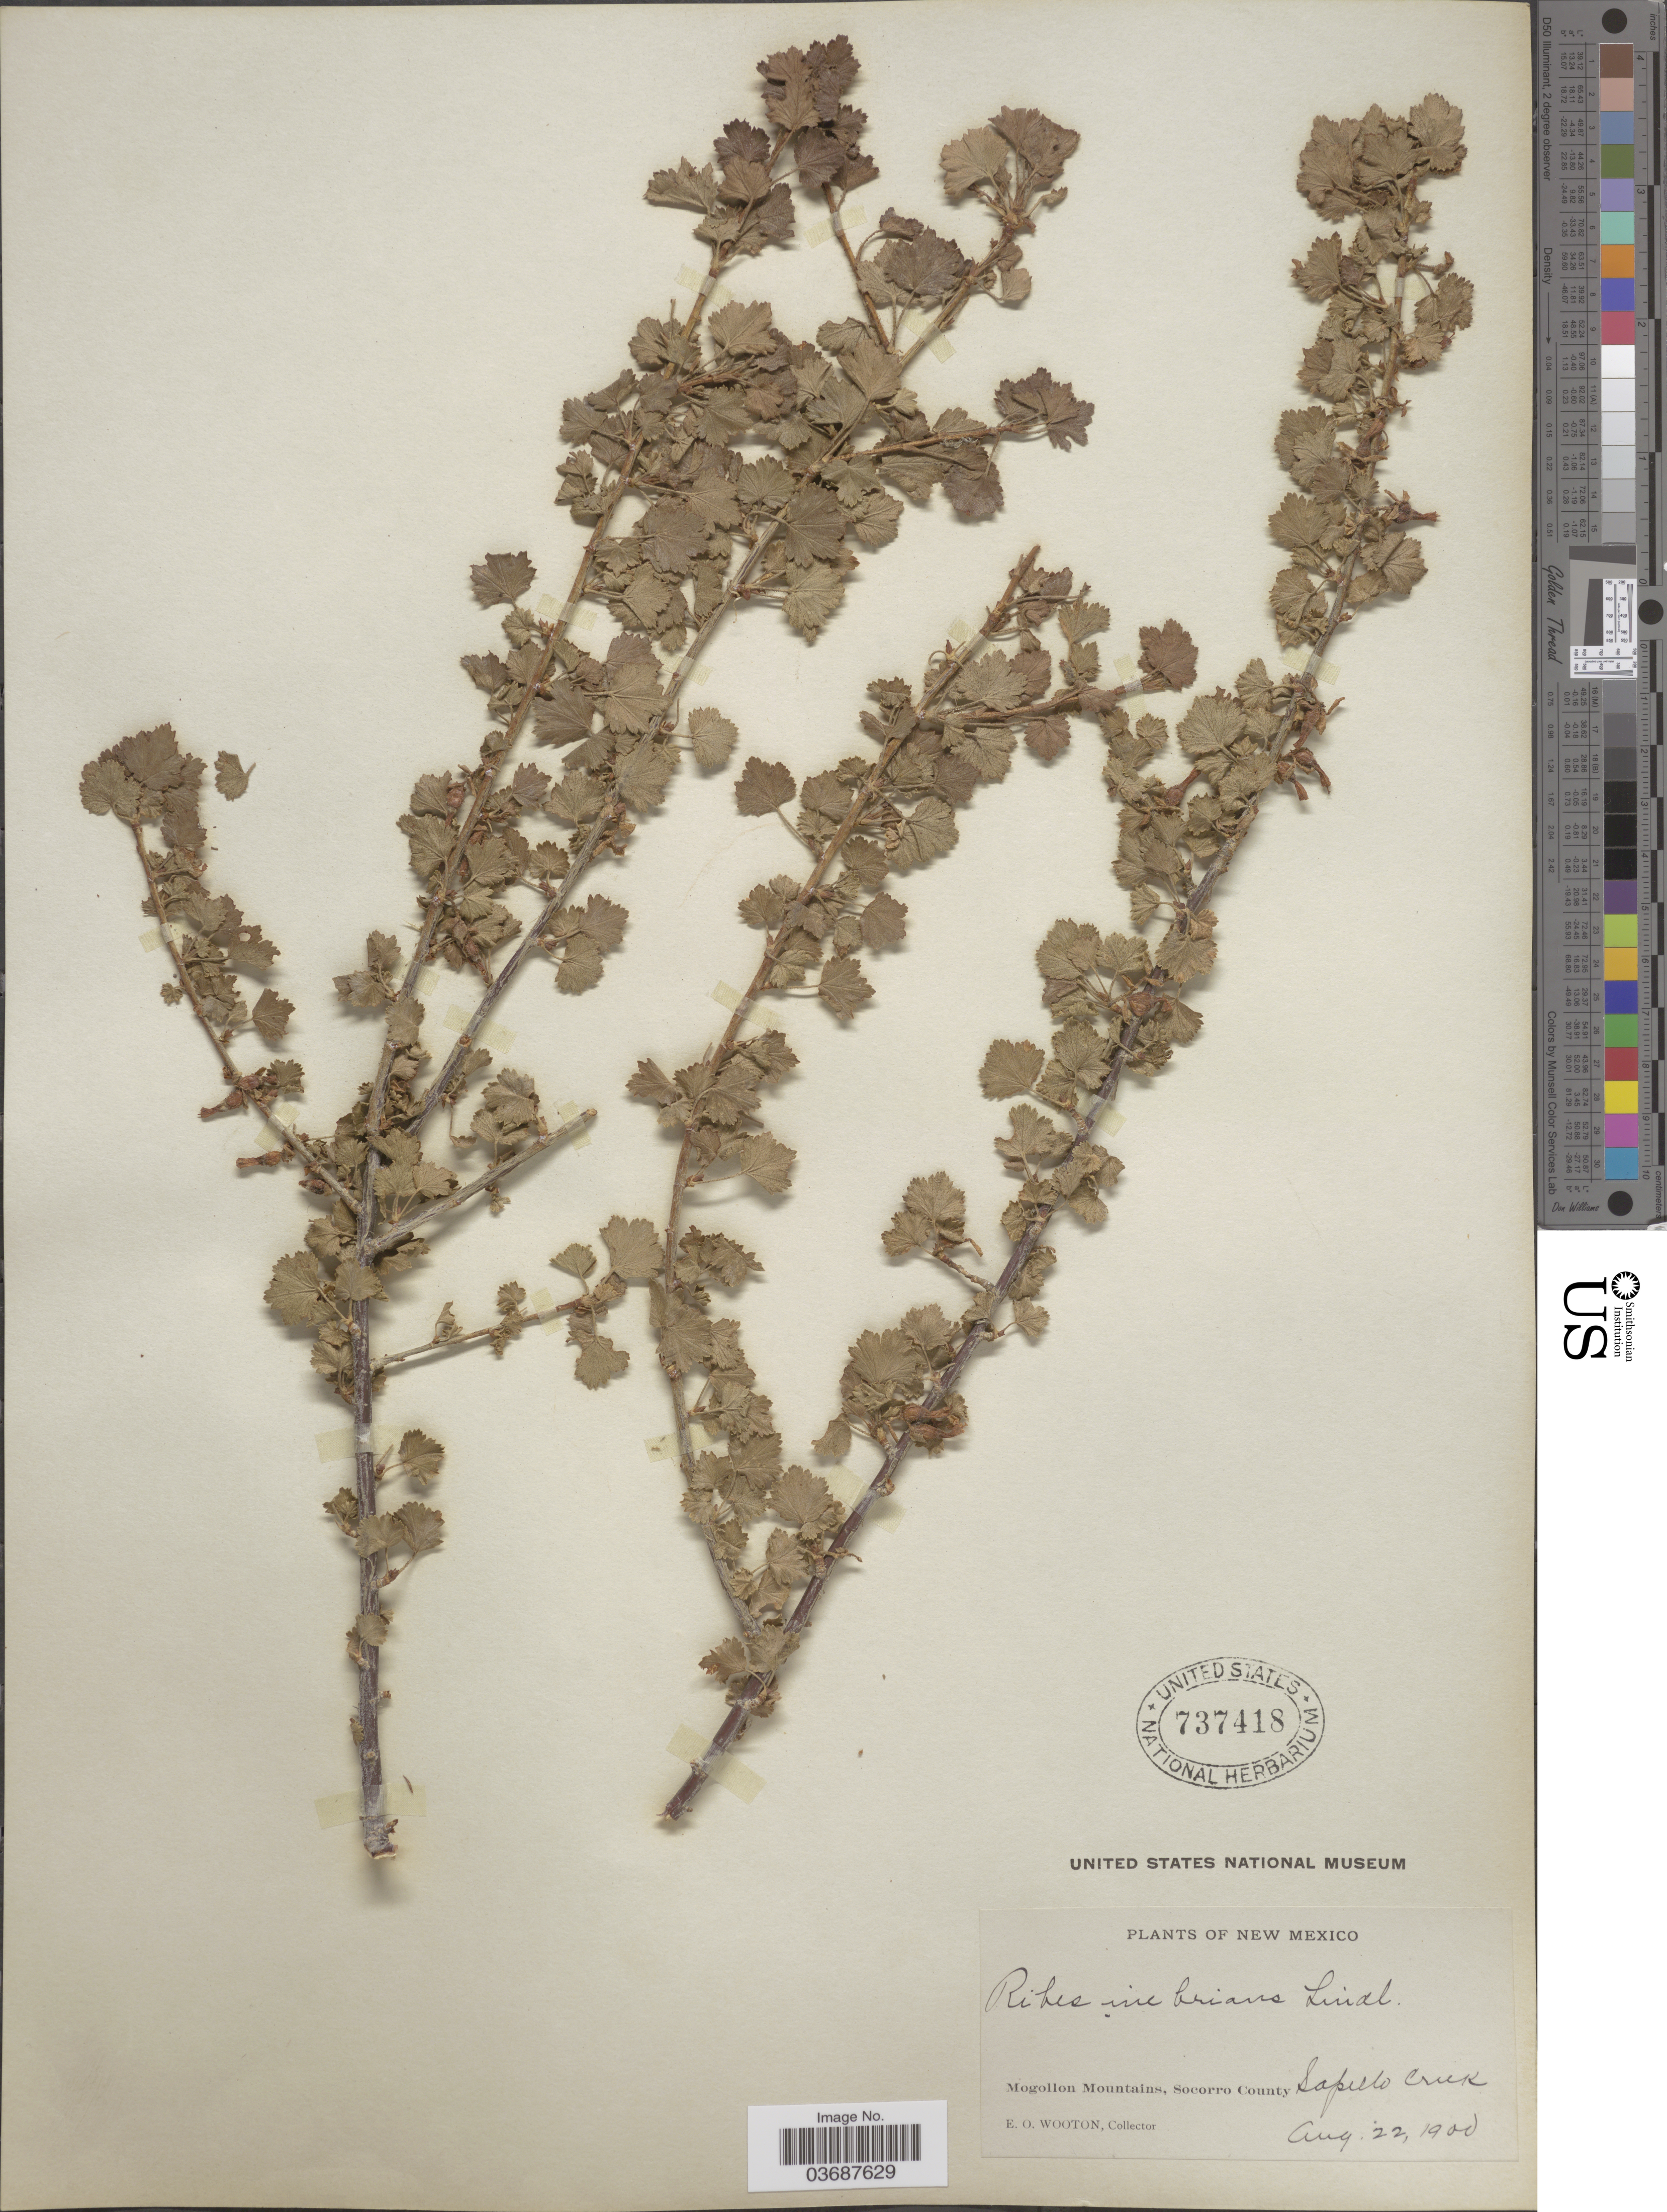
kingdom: Plantae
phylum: Tracheophyta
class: Magnoliopsida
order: Saxifragales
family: Grossulariaceae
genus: Ribes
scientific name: Ribes inebrians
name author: Lindl.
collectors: E. O. Wooton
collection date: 1900-08-22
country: United States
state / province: New Mexico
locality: Mogollon Mountains, Socorro County. Sapello Creek.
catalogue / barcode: US 737418